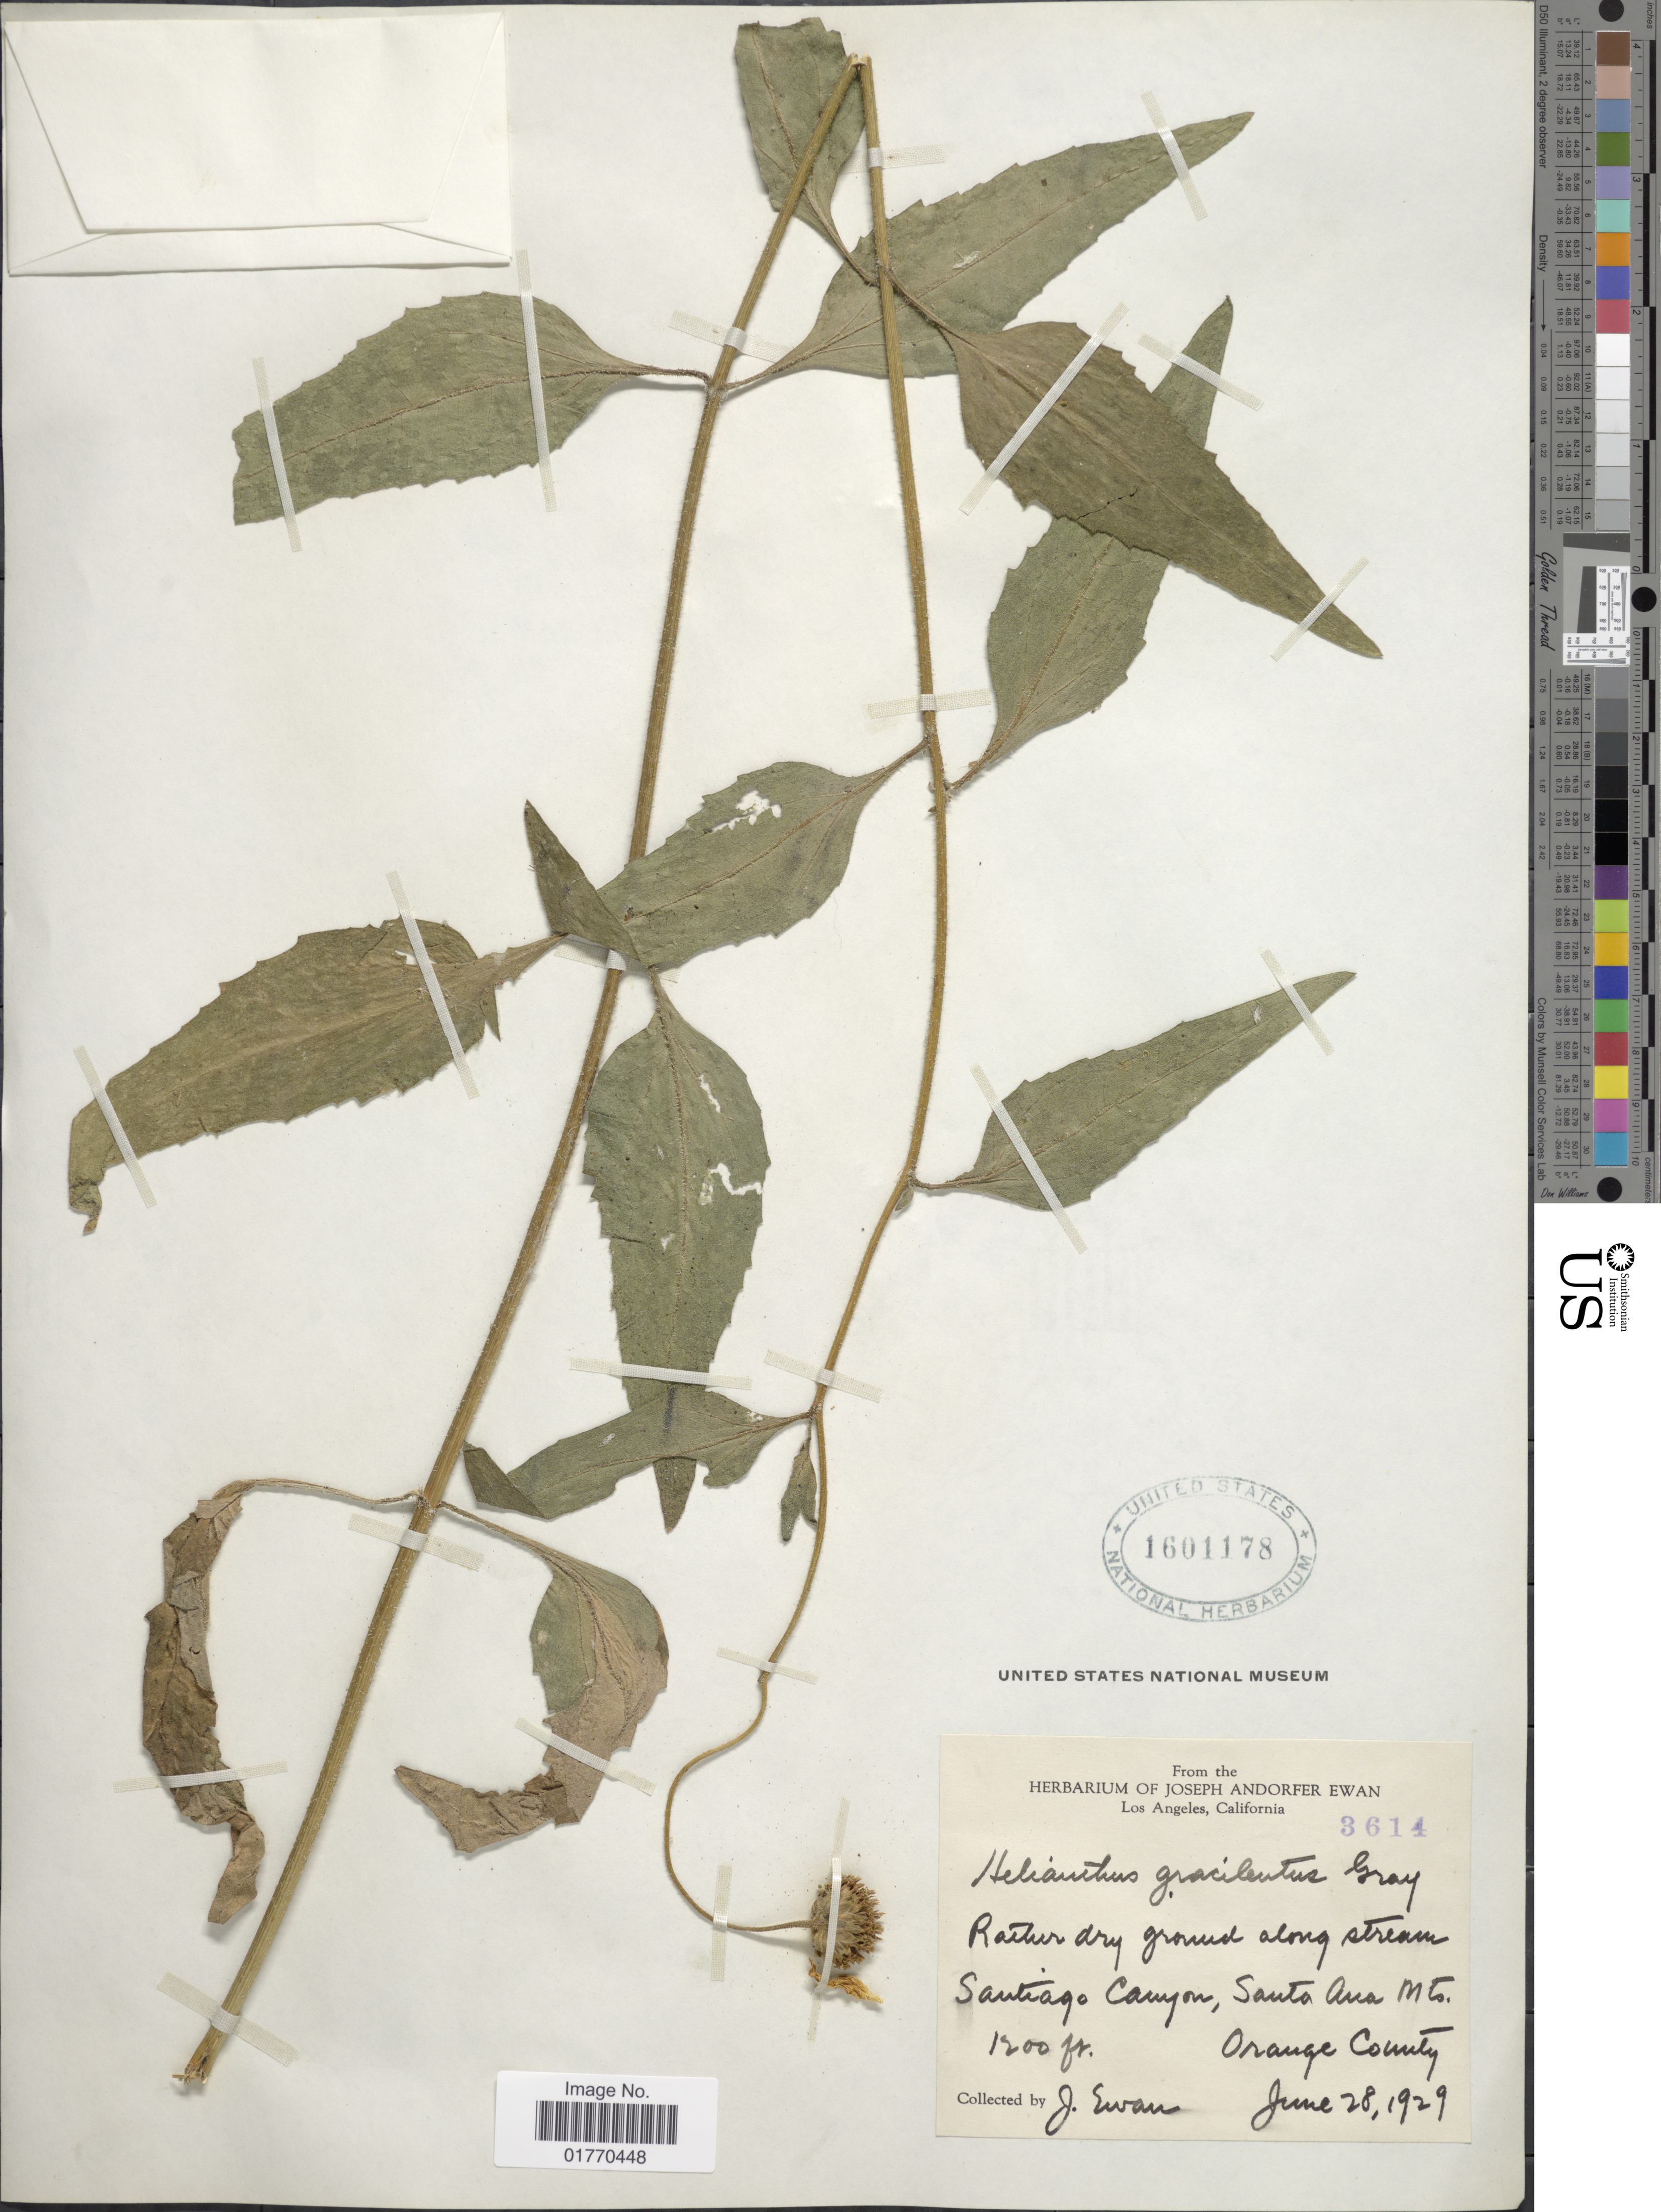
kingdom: Plantae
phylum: Tracheophyta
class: Magnoliopsida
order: Asterales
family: Asteraceae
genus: Helianthus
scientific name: Helianthus gracilentus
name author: A. Gray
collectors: J. A. Ewan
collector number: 3614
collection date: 1929-06-28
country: United States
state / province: California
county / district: Orange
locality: Los Angeles, Along stream Santiago Canyon, Santa Ana Mts., Orange County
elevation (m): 366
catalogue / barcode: US 1601178